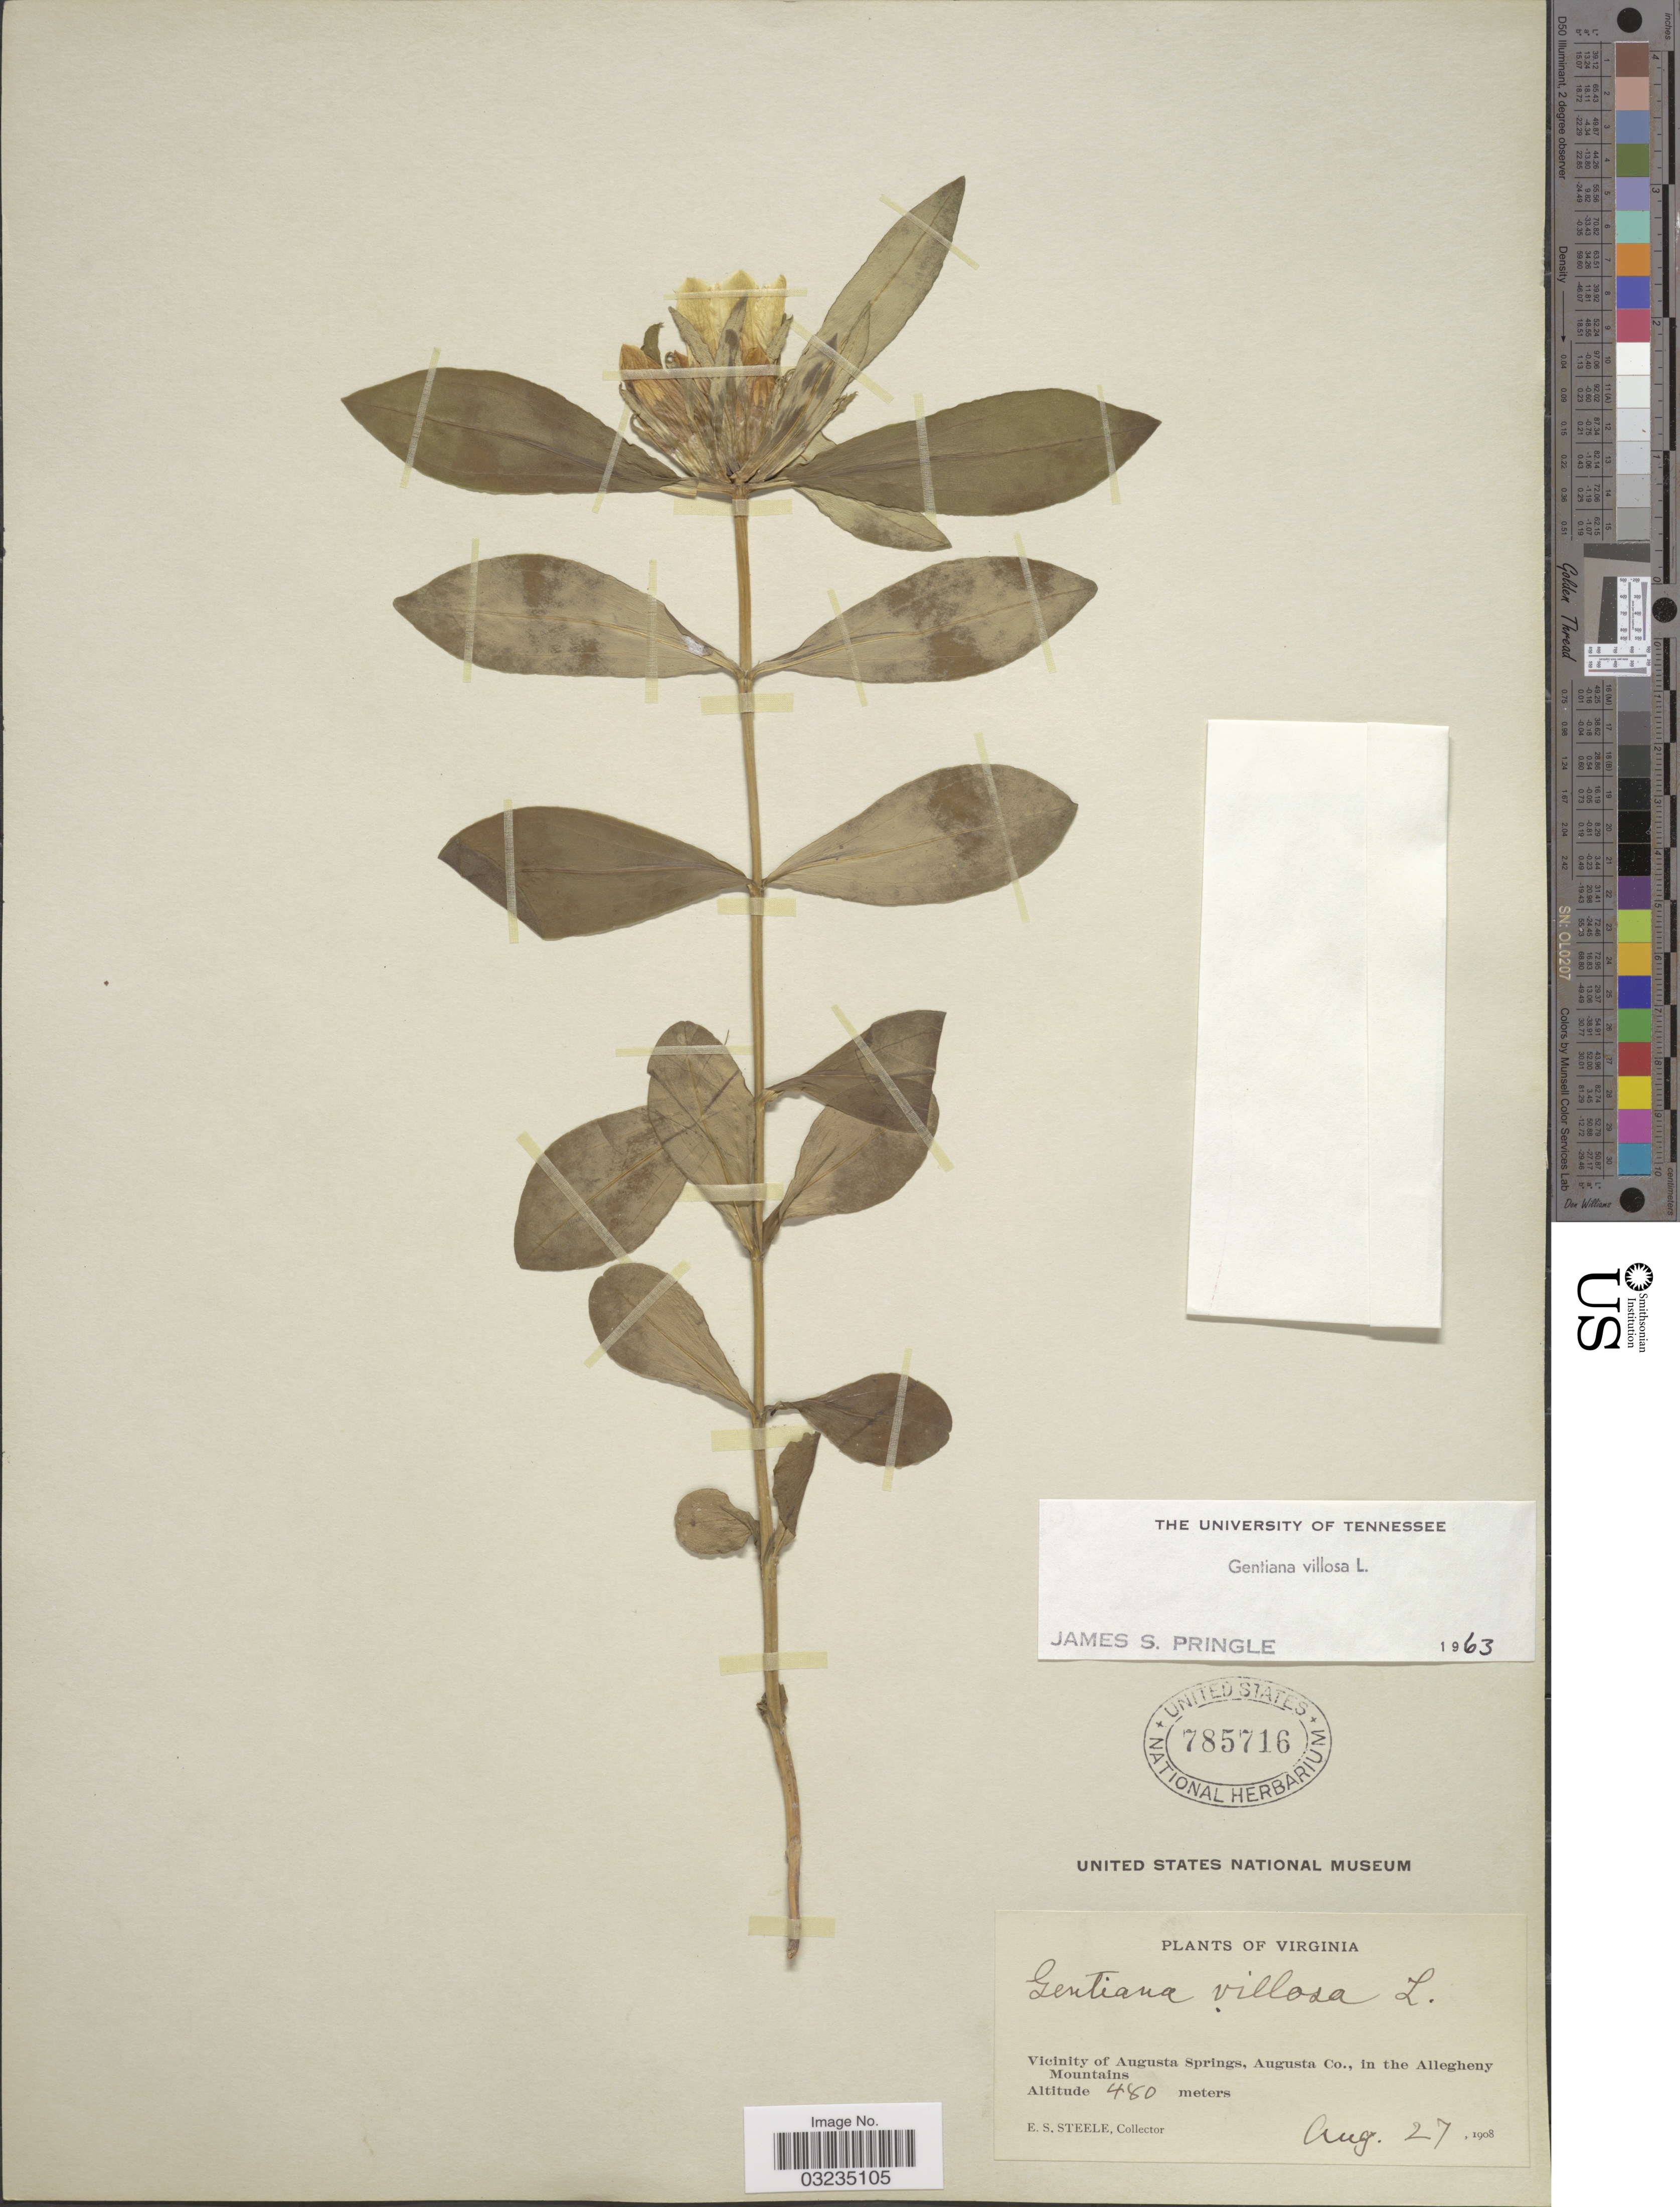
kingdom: Plantae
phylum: Tracheophyta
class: Magnoliopsida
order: Gentianales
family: Gentianaceae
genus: Gentiana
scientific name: Gentiana villosa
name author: L.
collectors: E. Steele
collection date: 1908-08-27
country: United States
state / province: Virginia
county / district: Augusta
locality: Vicinity of Augusta Springs, Augusta Co., in the Allegheny Mountains.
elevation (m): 480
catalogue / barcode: US 785716